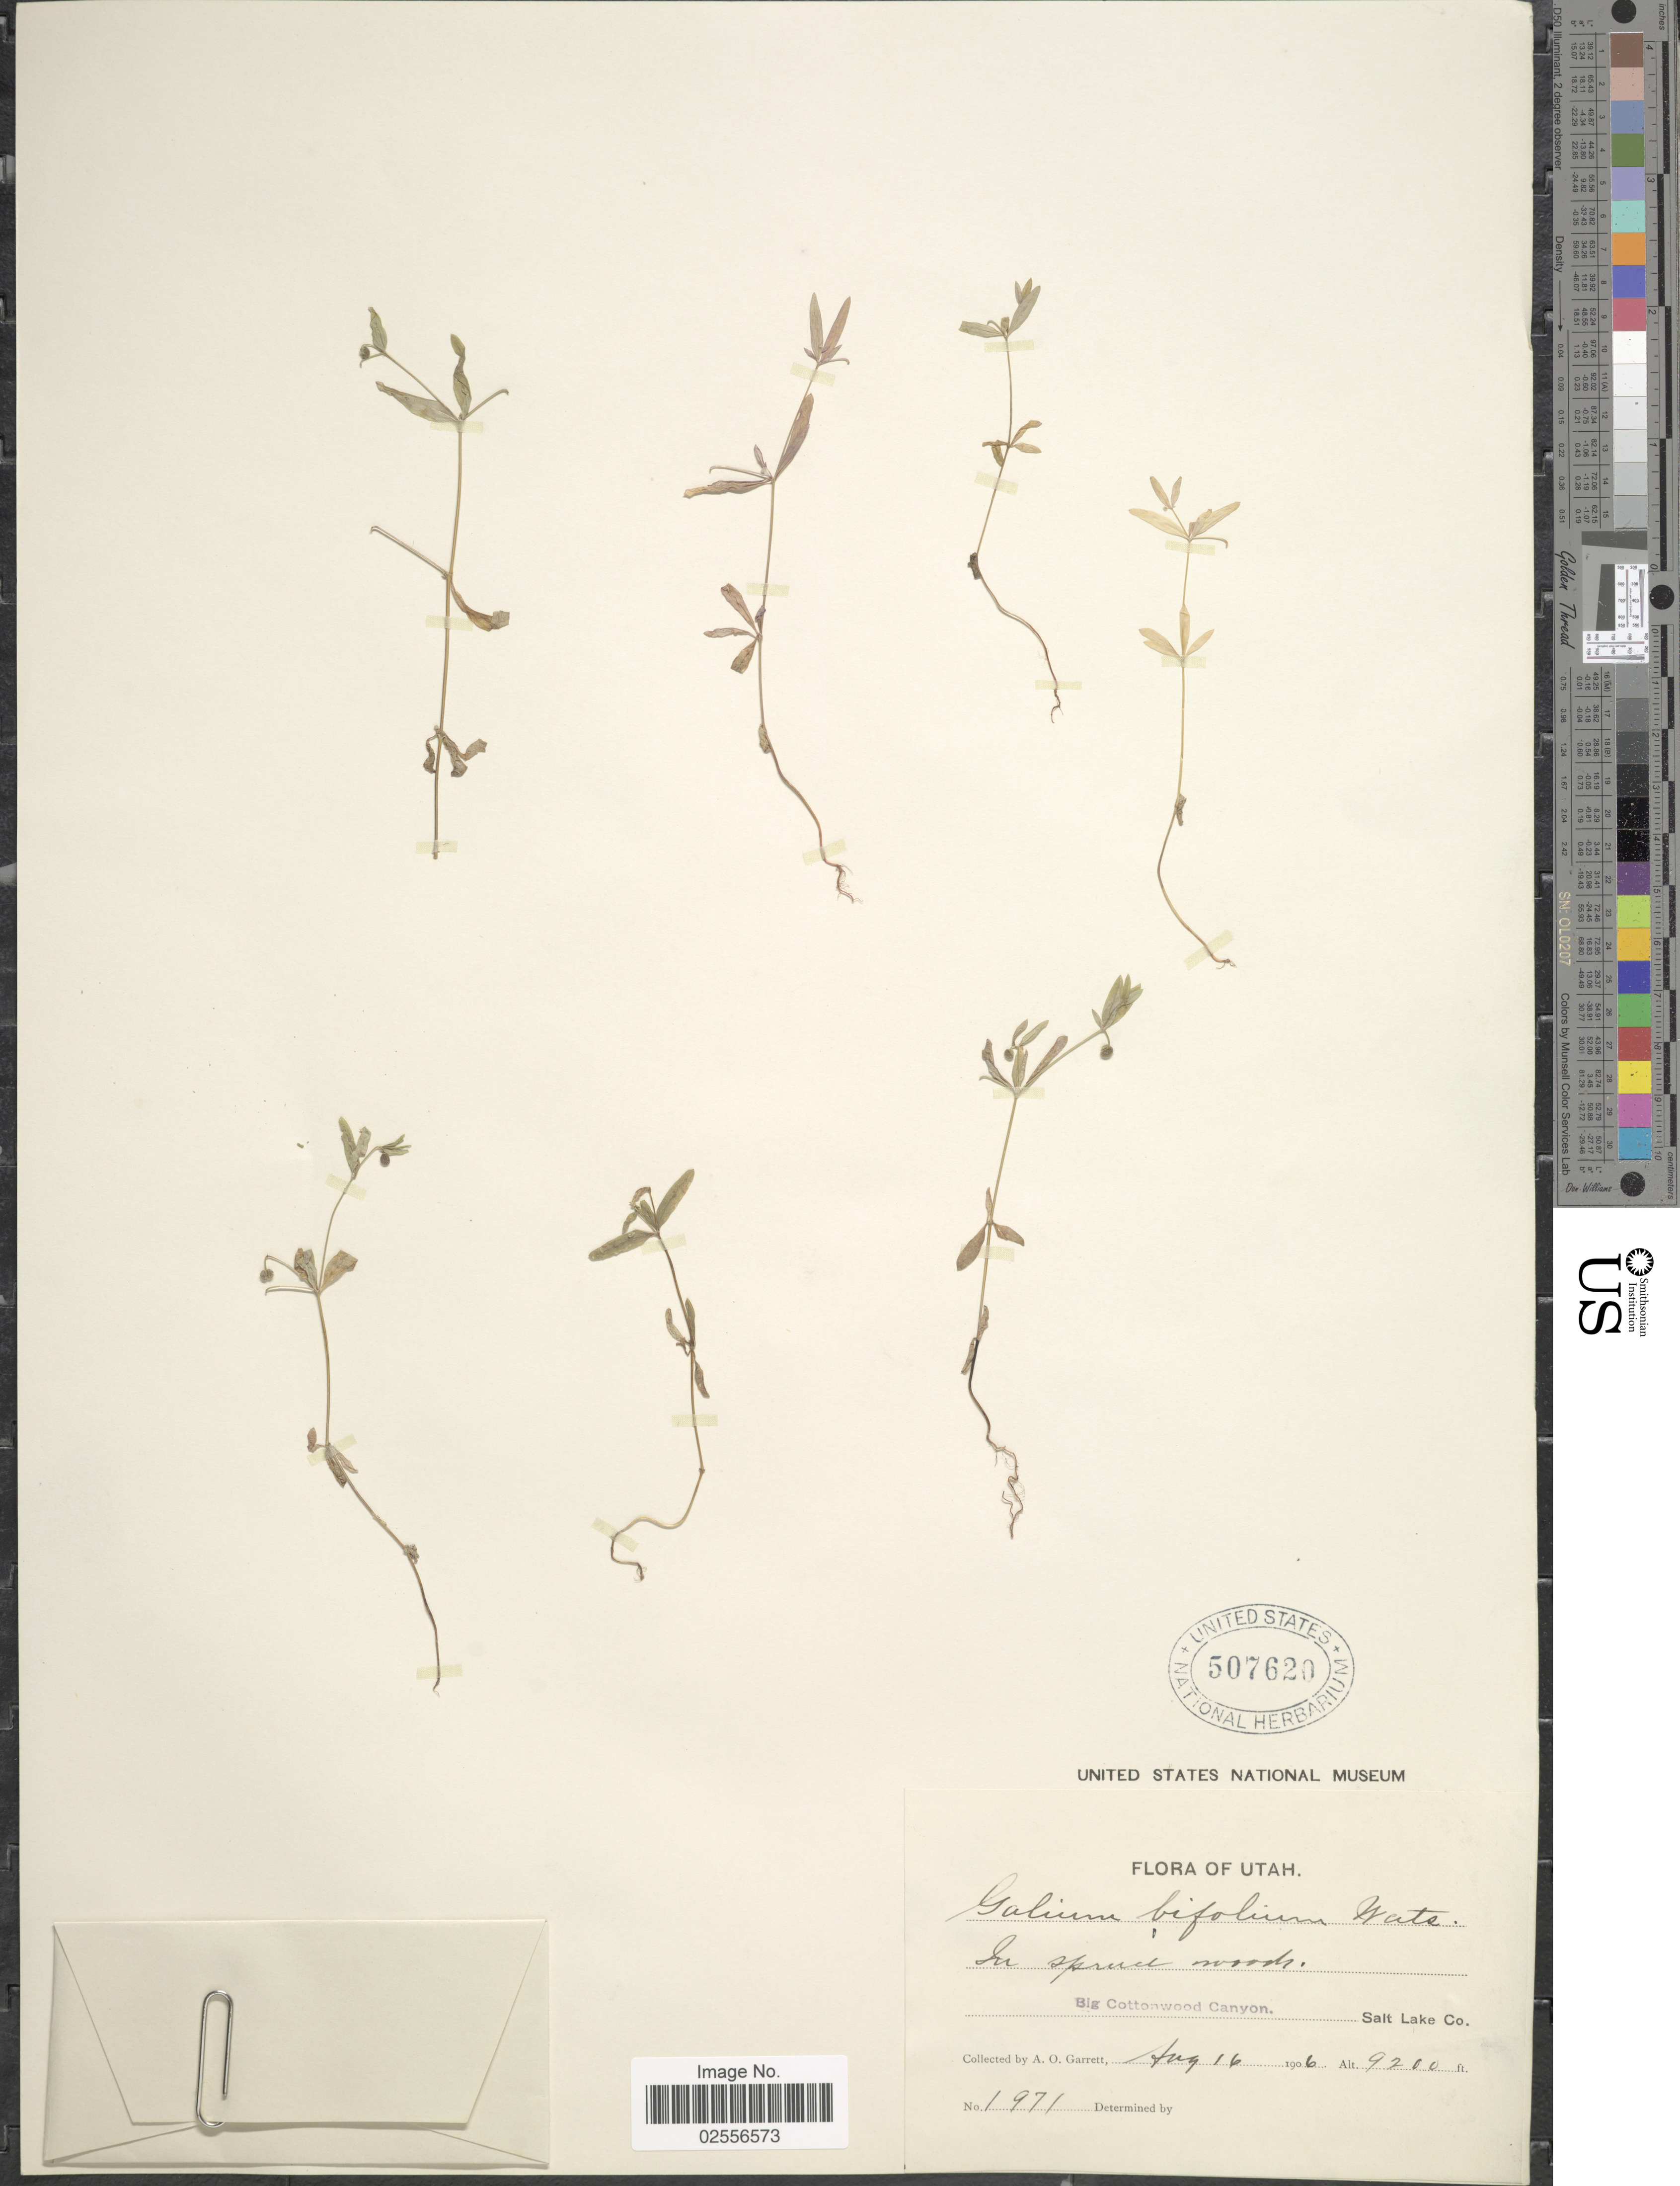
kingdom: Plantae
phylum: Tracheophyta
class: Magnoliopsida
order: Gentianales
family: Rubiaceae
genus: Galium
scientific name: Galium bifolium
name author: S. Watson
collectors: A. O. Garrett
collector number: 1971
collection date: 1906-08-16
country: United States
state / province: Utah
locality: In spruce woods, Big Cottonwood Canyon, Salt Lake Co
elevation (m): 2804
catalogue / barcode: US 507620